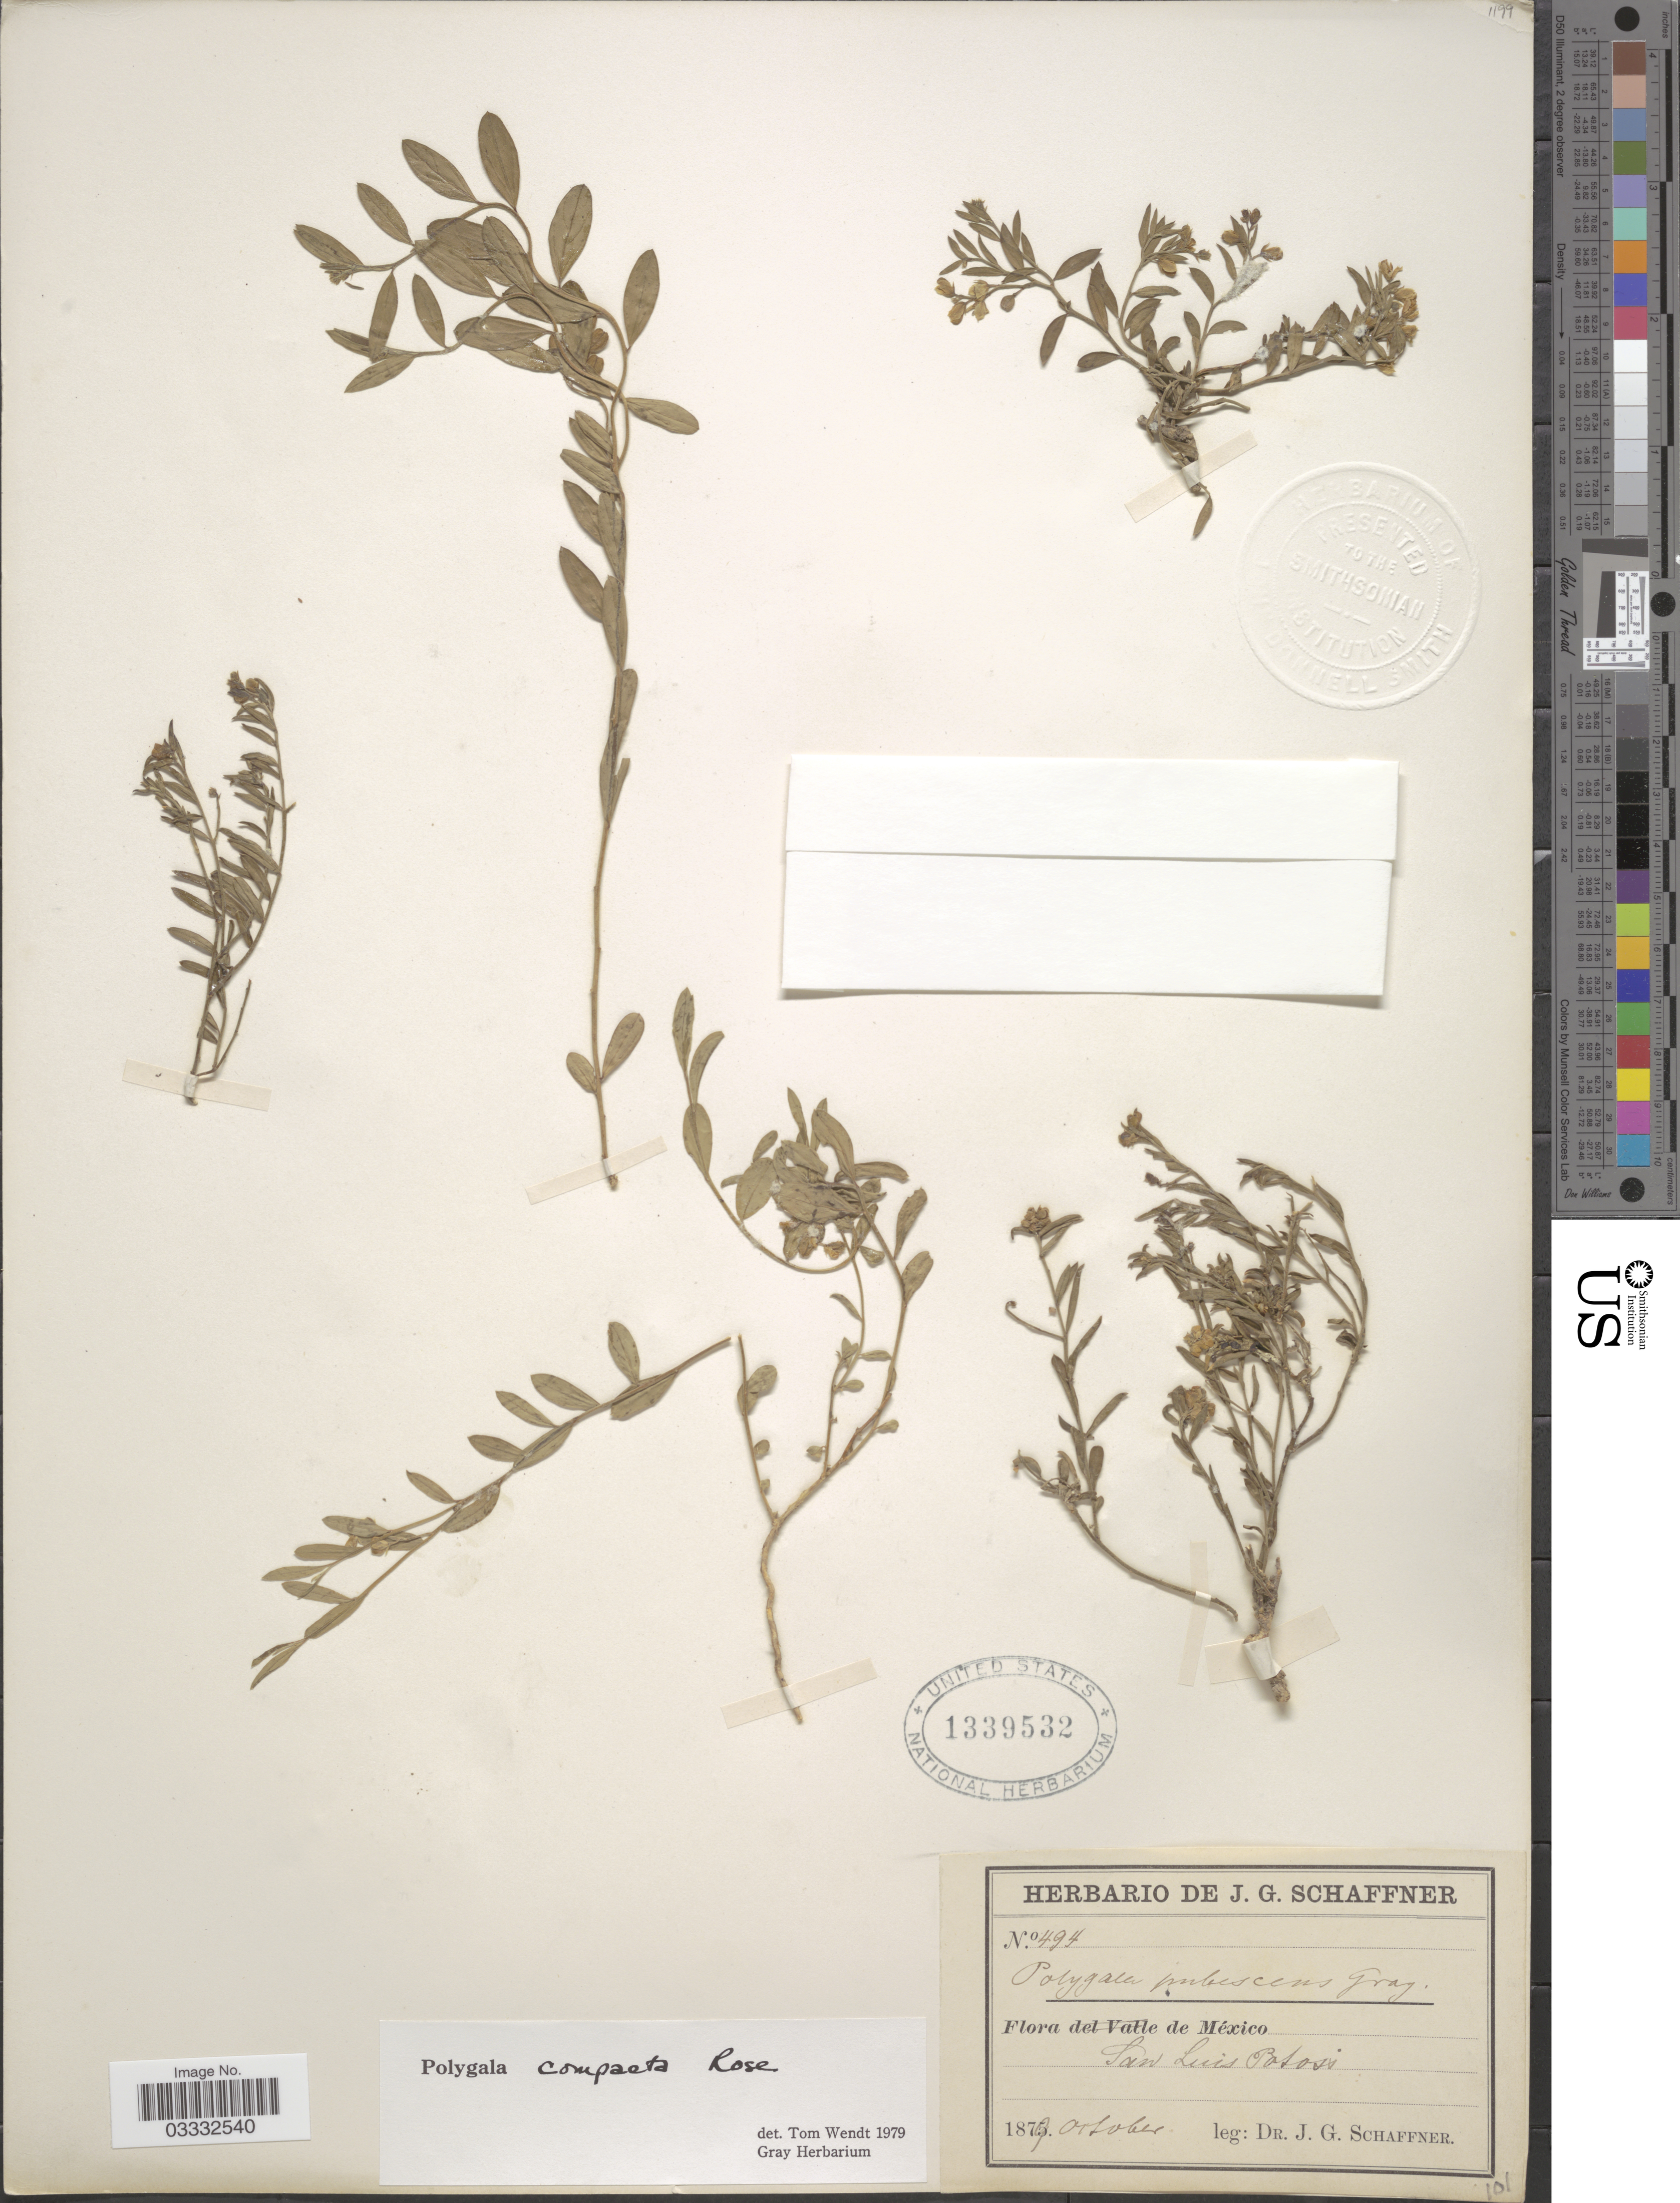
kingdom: Plantae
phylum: Tracheophyta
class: Magnoliopsida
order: Fabales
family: Polygalaceae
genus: Polygala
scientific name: Polygala compacta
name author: Rose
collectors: J. G. Schaffner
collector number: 494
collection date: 1879-10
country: Mexico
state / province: San Luis Potosí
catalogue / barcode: US 1339532